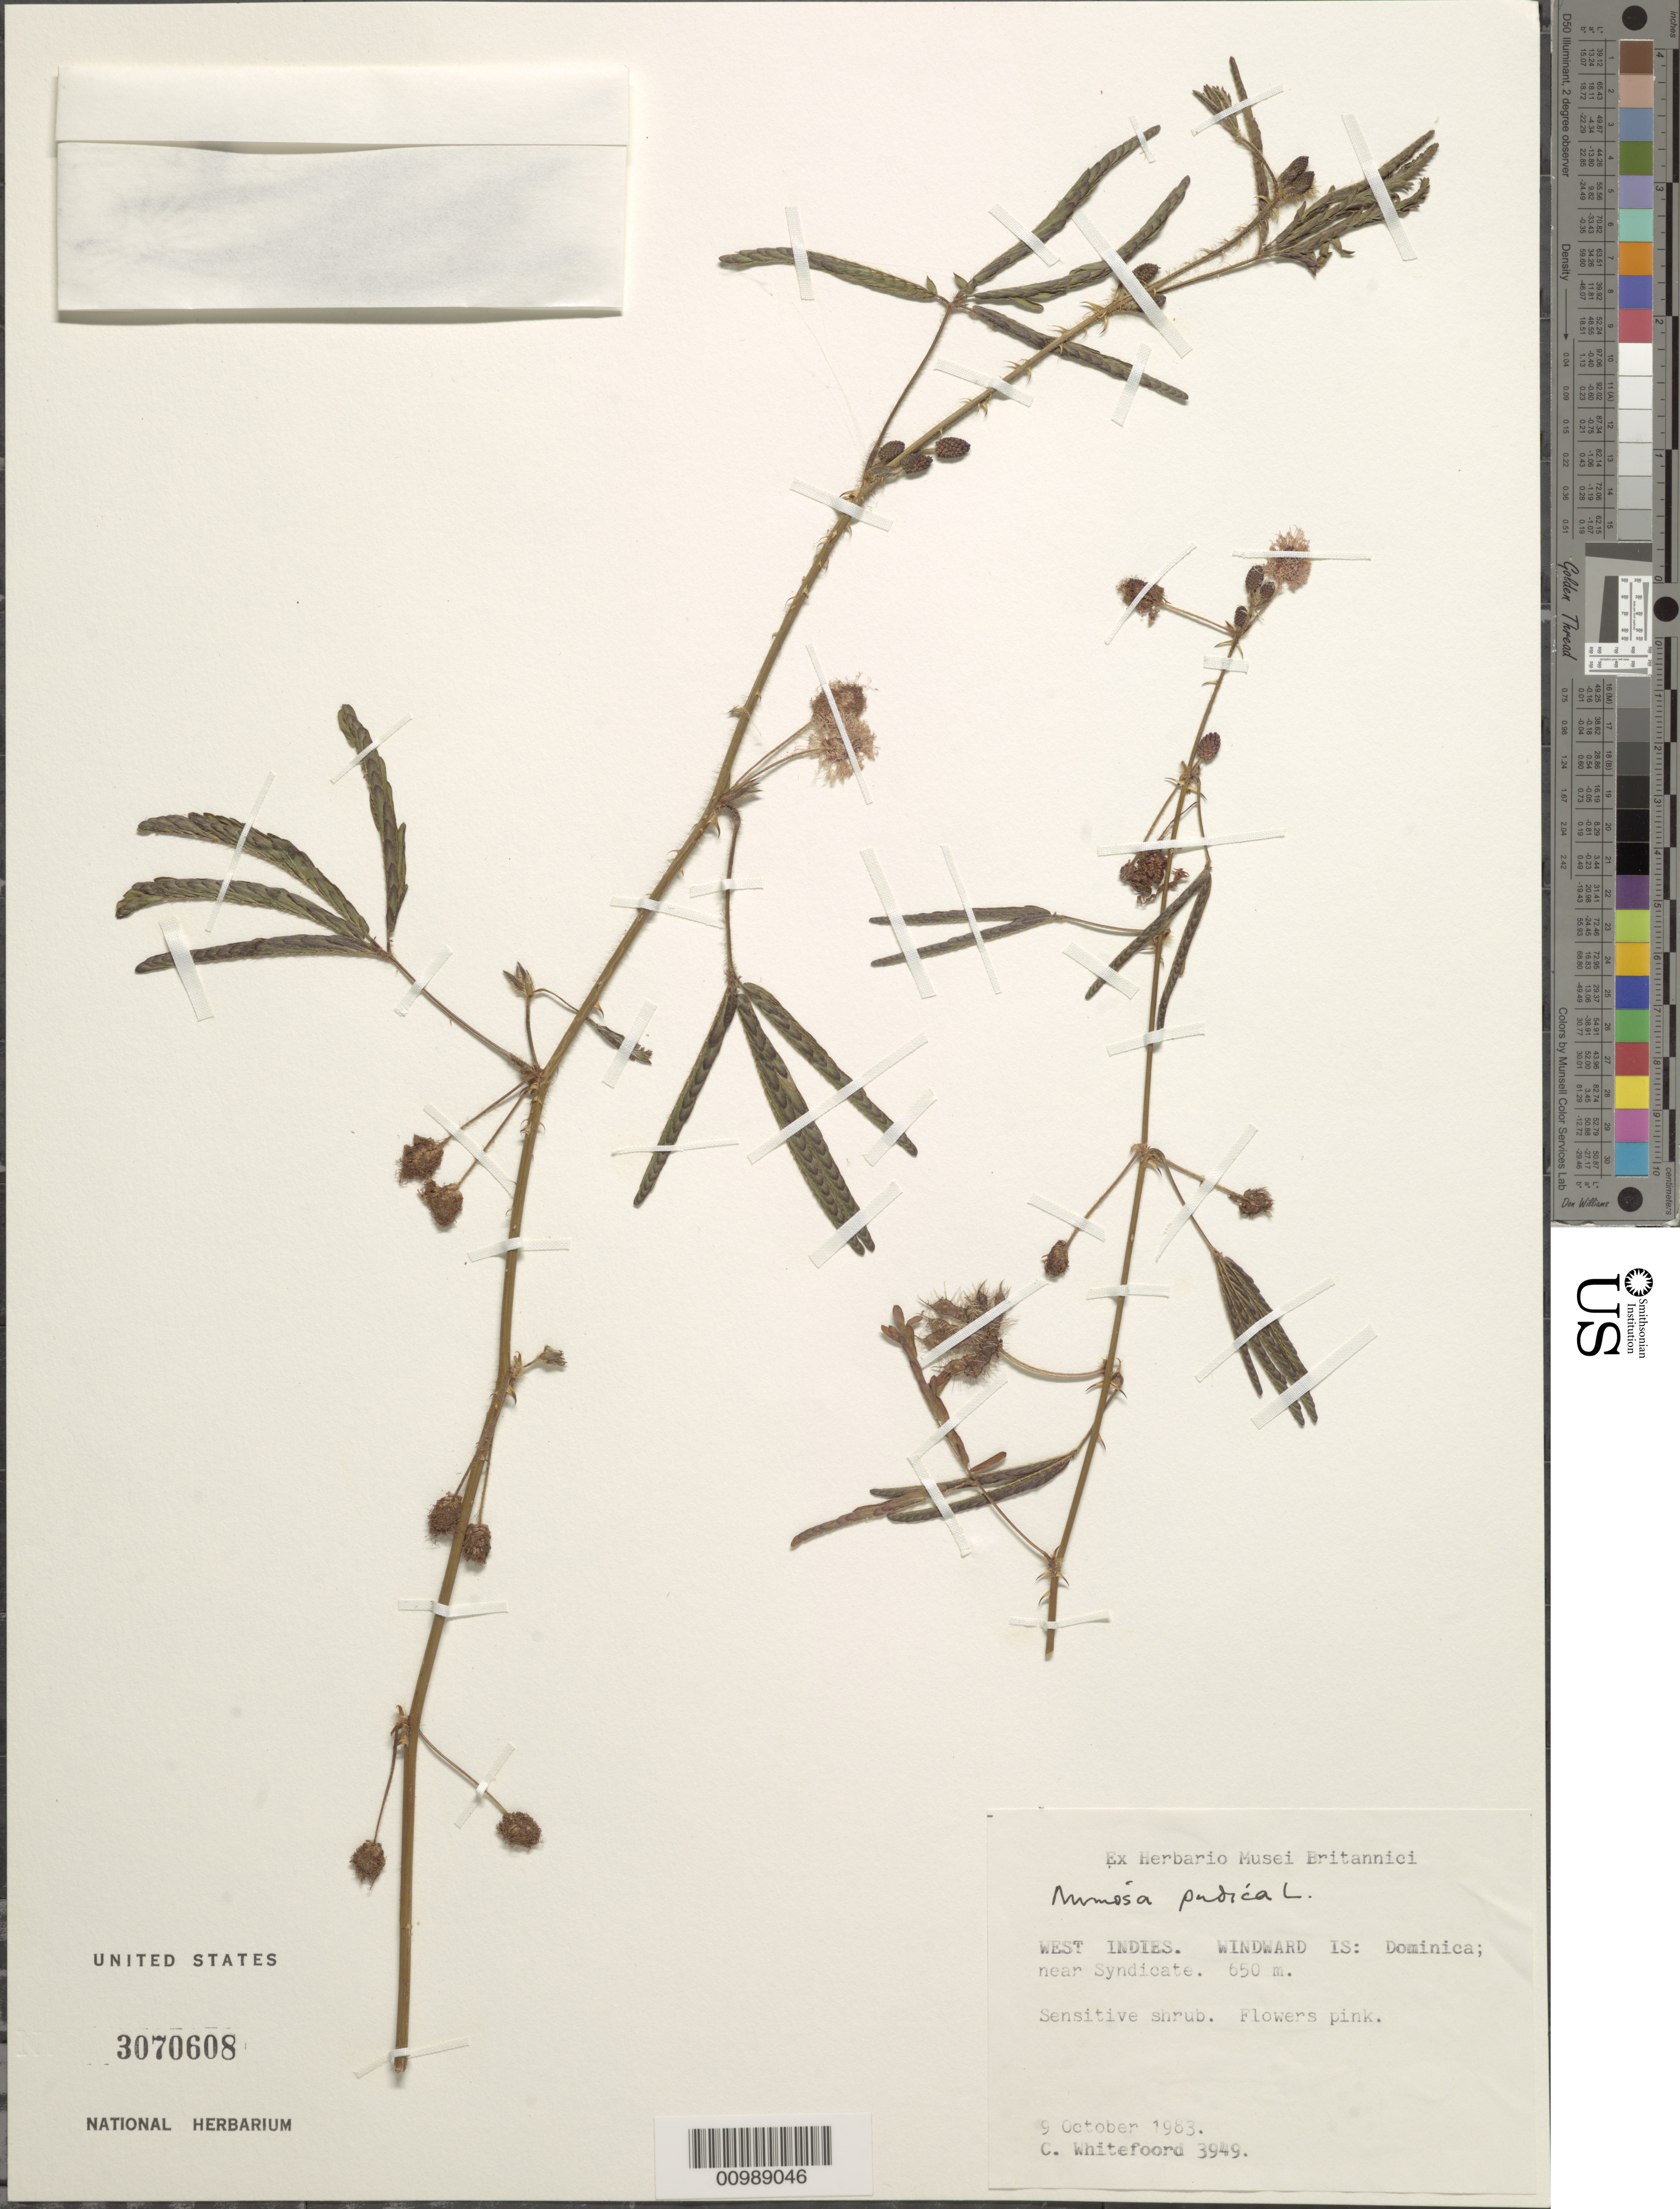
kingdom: Plantae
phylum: Tracheophyta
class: Magnoliopsida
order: Fabales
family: Fabaceae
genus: Mimosa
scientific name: Mimosa pudica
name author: L.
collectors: C. Whitefoord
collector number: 3949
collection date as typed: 09 Oct 1983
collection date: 1983-10-09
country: Dominica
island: Dominica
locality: Windward Island; near Syndicate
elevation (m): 650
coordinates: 0 N, 0 E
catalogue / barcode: US 3070608